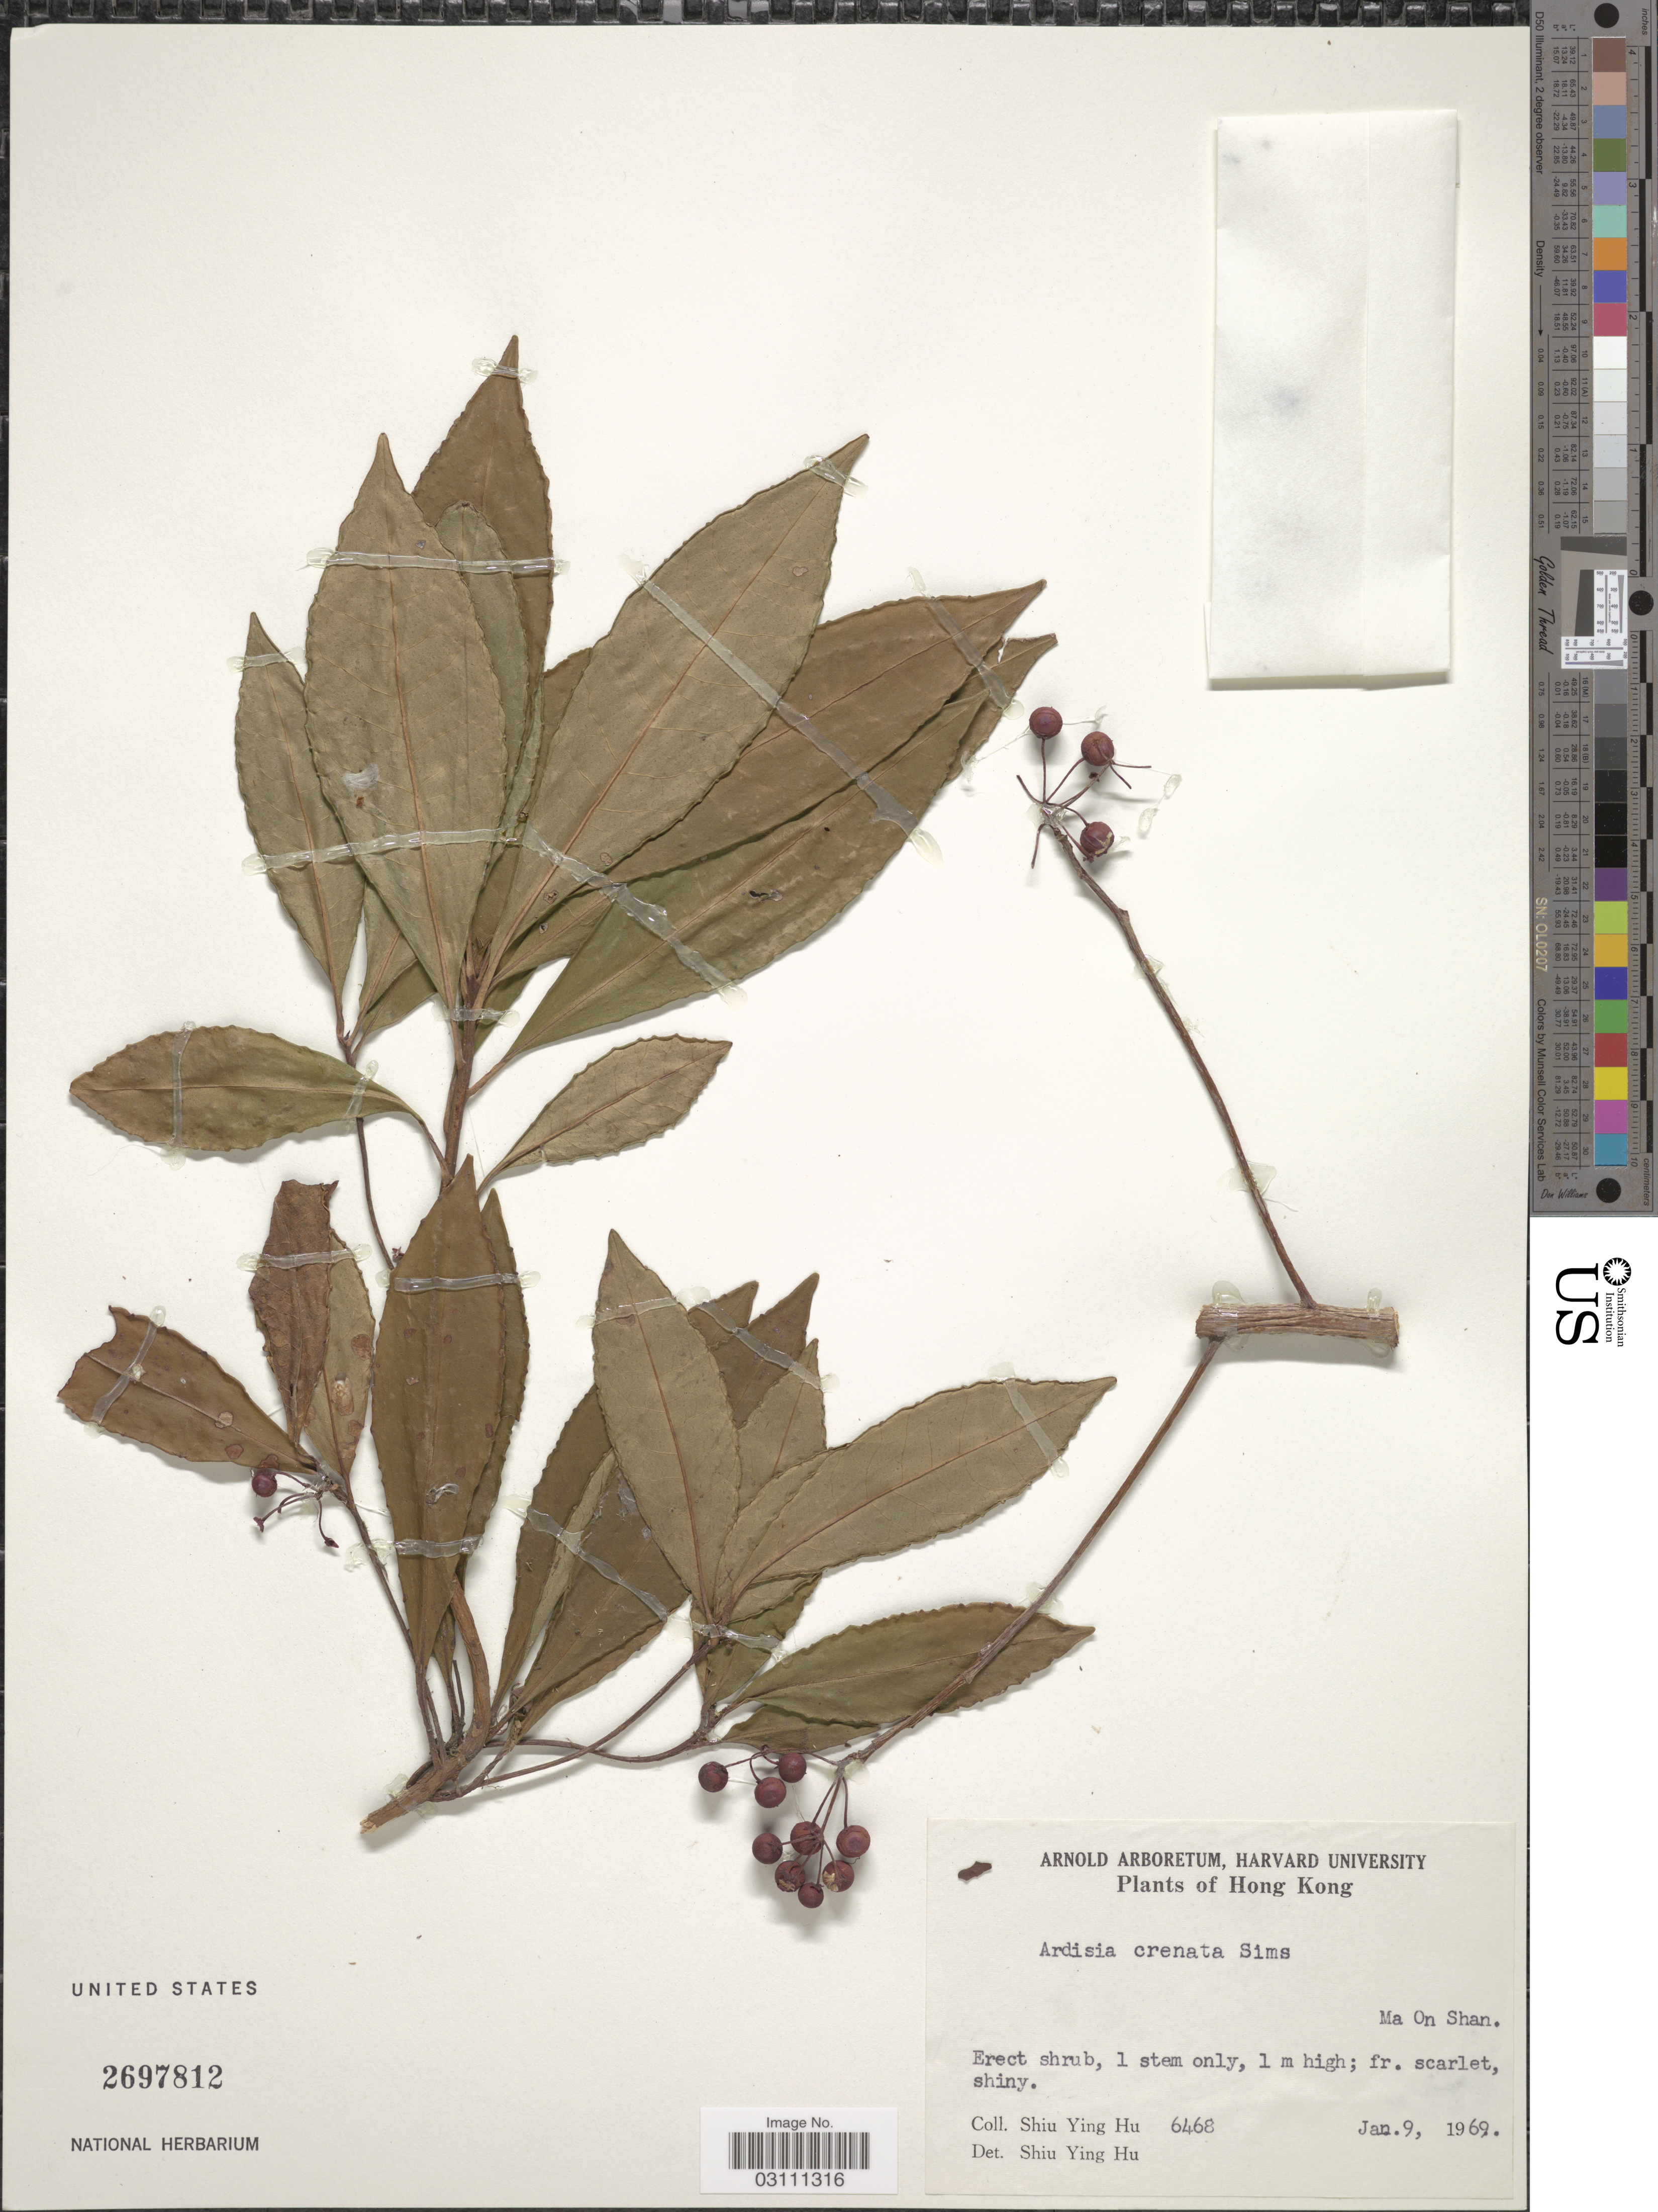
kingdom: Plantae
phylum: Tracheophyta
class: Magnoliopsida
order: Ericales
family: Primulaceae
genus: Ardisia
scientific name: Ardisia crenata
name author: Sims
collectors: S. Y. Hu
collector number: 6468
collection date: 1969-01-09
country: China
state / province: Hong Kong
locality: Ma On Shan.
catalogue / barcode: US 2697812